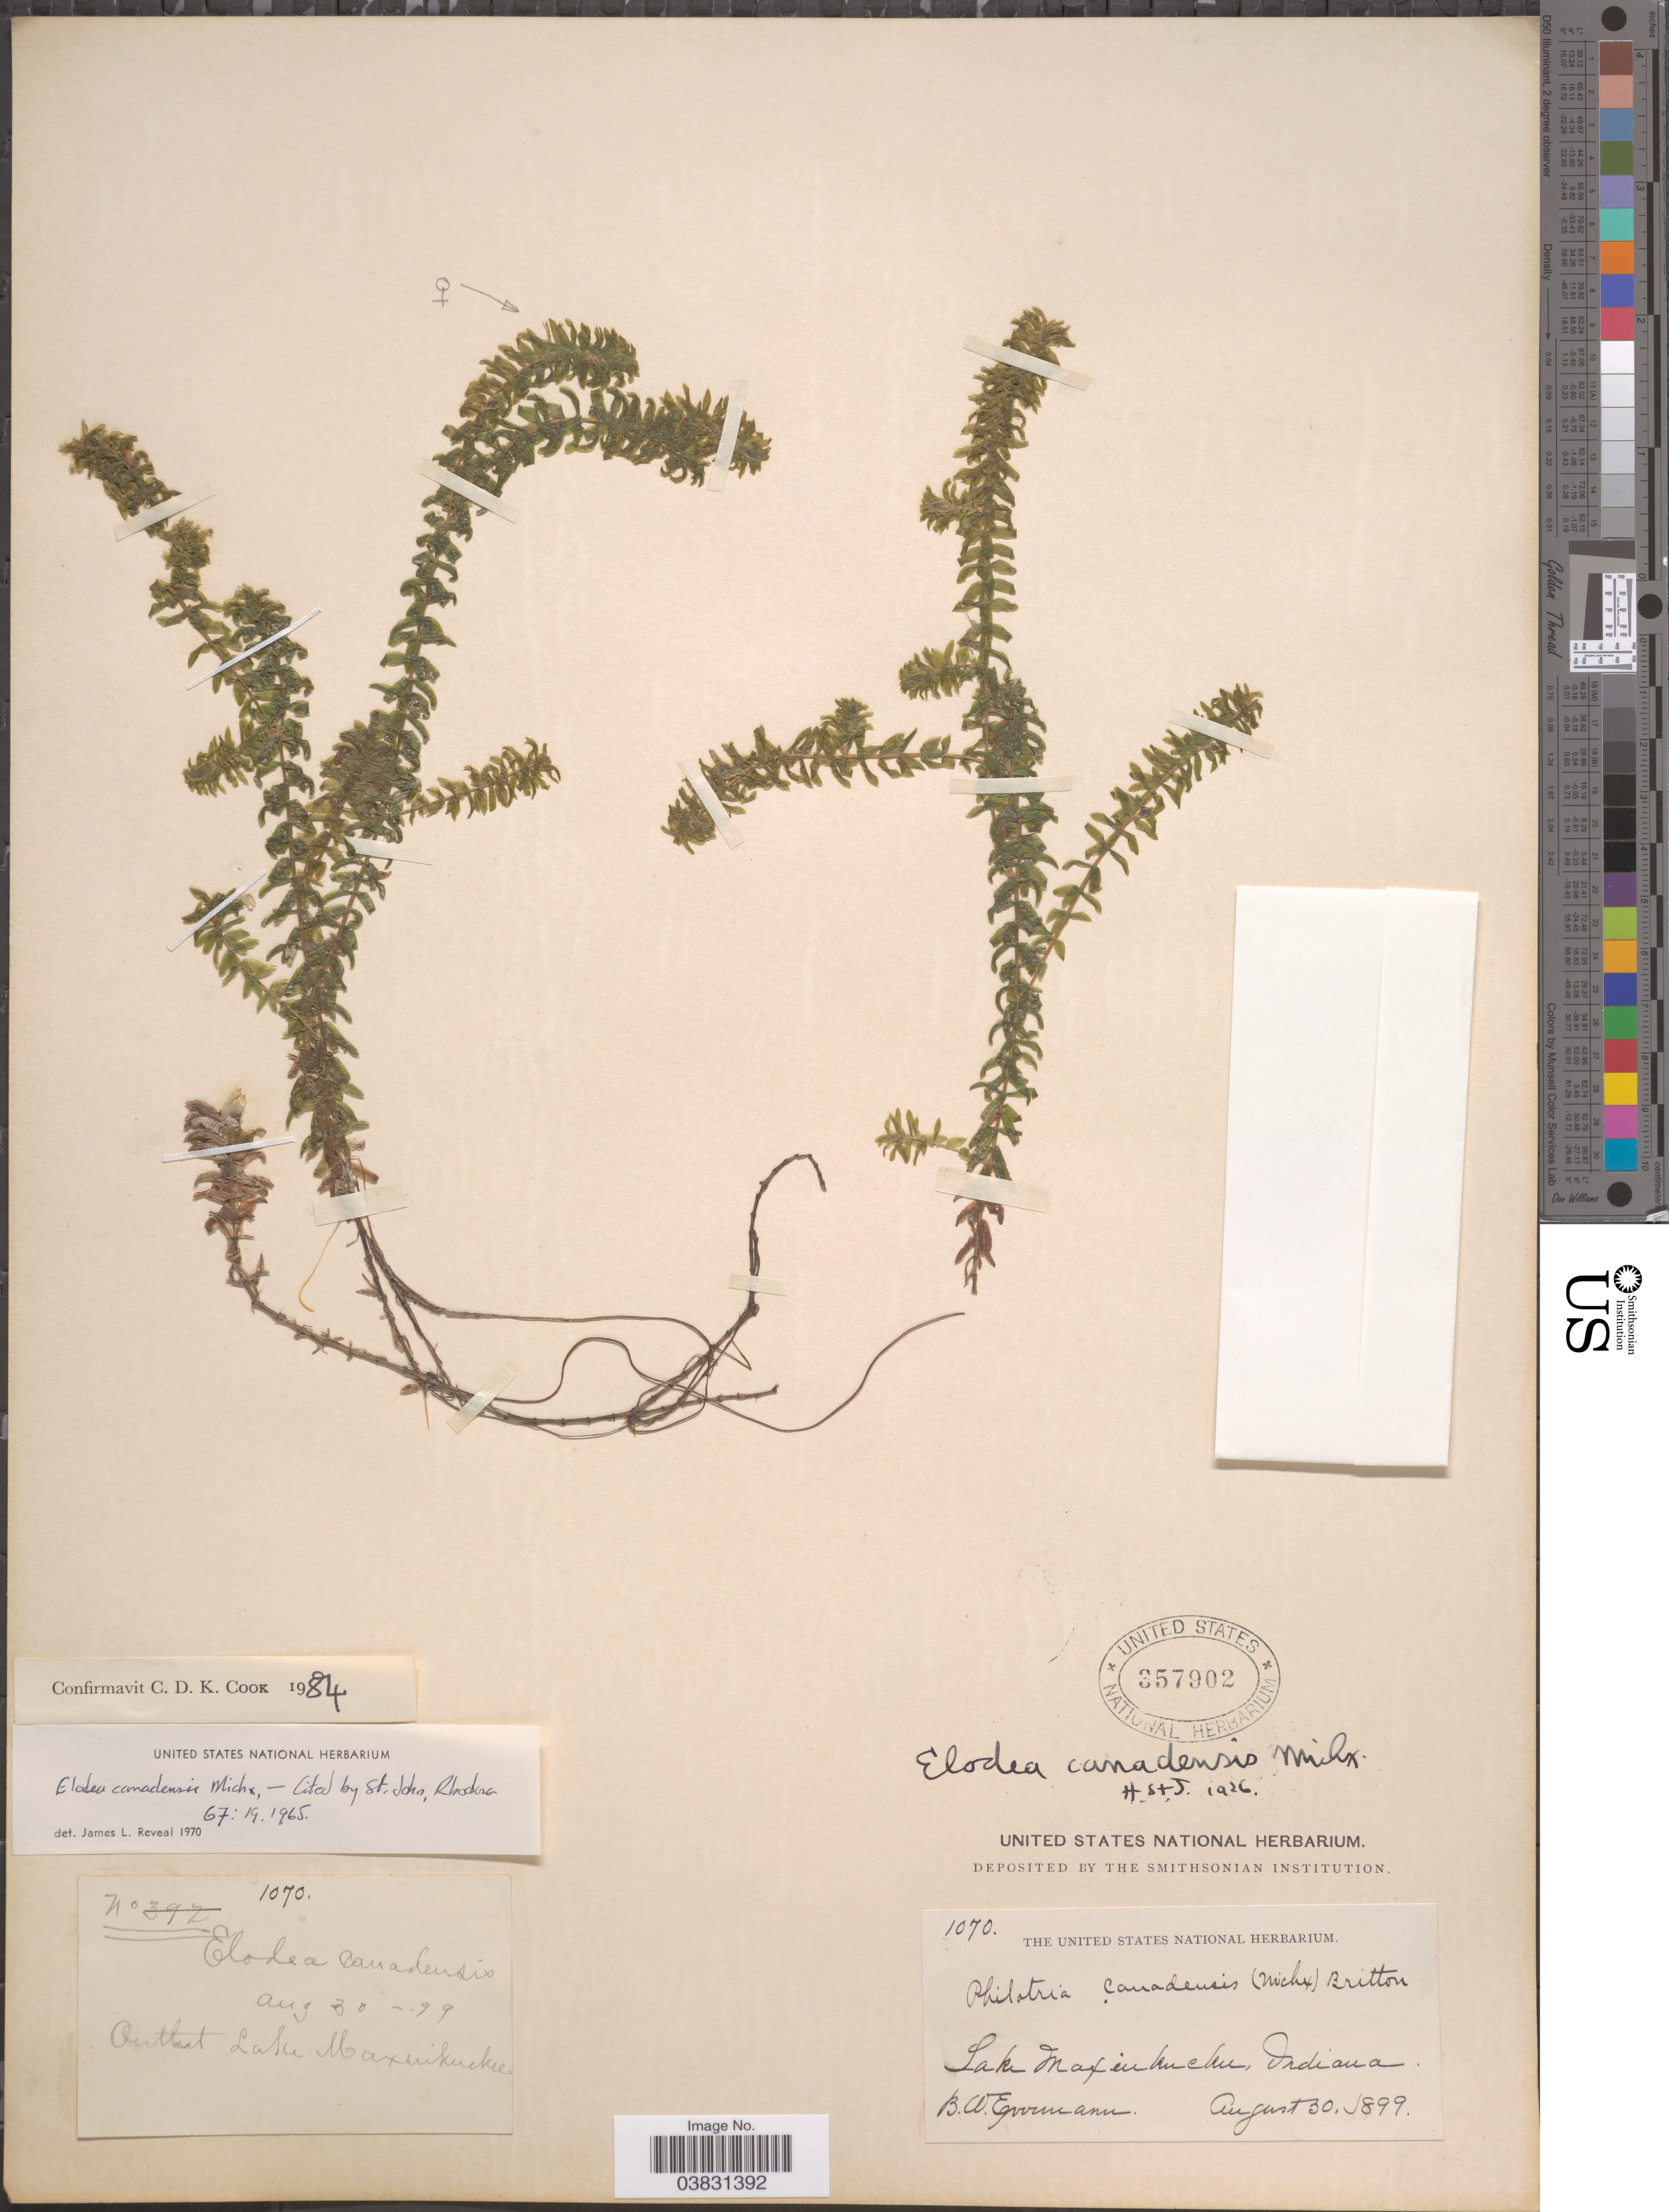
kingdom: Plantae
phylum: Tracheophyta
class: Liliopsida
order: Alismatales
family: Hydrocharitaceae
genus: Elodea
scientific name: Elodea canadensis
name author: Michx.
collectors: B. W. Evermann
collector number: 1070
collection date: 1899-08-30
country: United States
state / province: Indiana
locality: Lake Maxinkuckee.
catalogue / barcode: US 357902